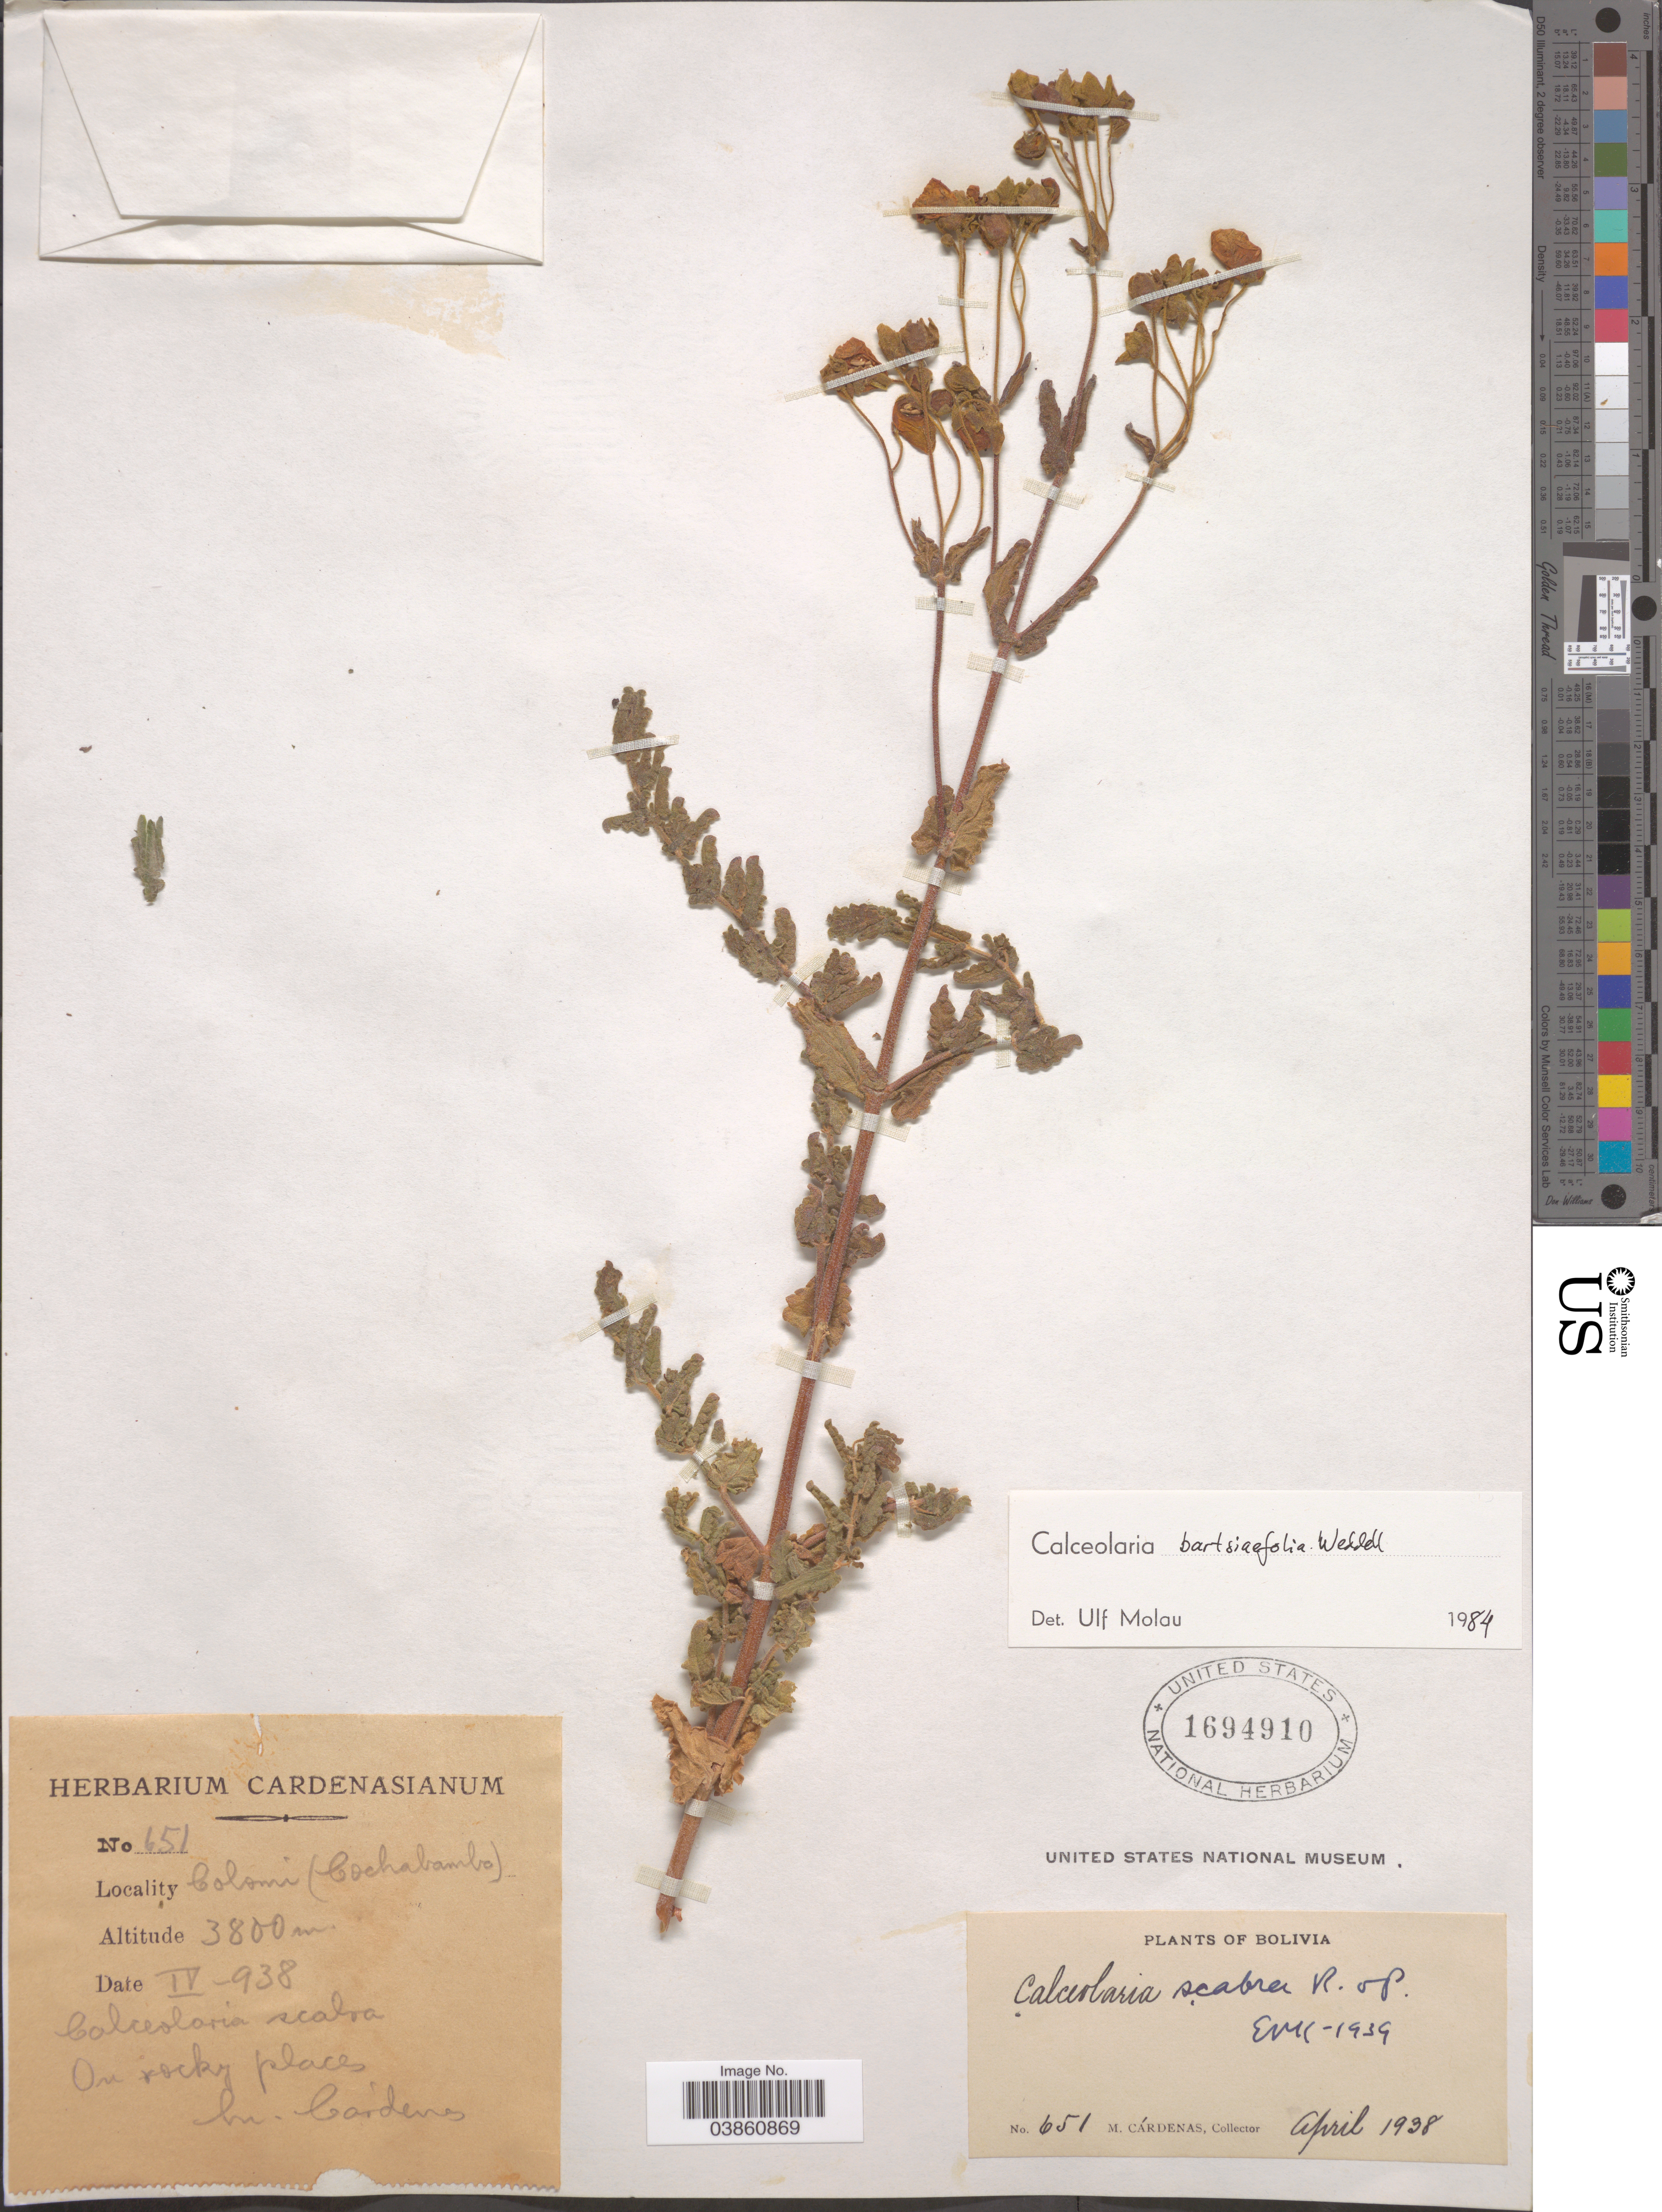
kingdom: Plantae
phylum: Tracheophyta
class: Magnoliopsida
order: Lamiales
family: Calceolariaceae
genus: Calceolaria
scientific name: Calceolaria bartsiifolia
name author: Wedd.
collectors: M. Cárdenas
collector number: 651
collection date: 1938-04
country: Bolivia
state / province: Cochabamba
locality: Colomi.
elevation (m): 3800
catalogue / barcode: US 1694910